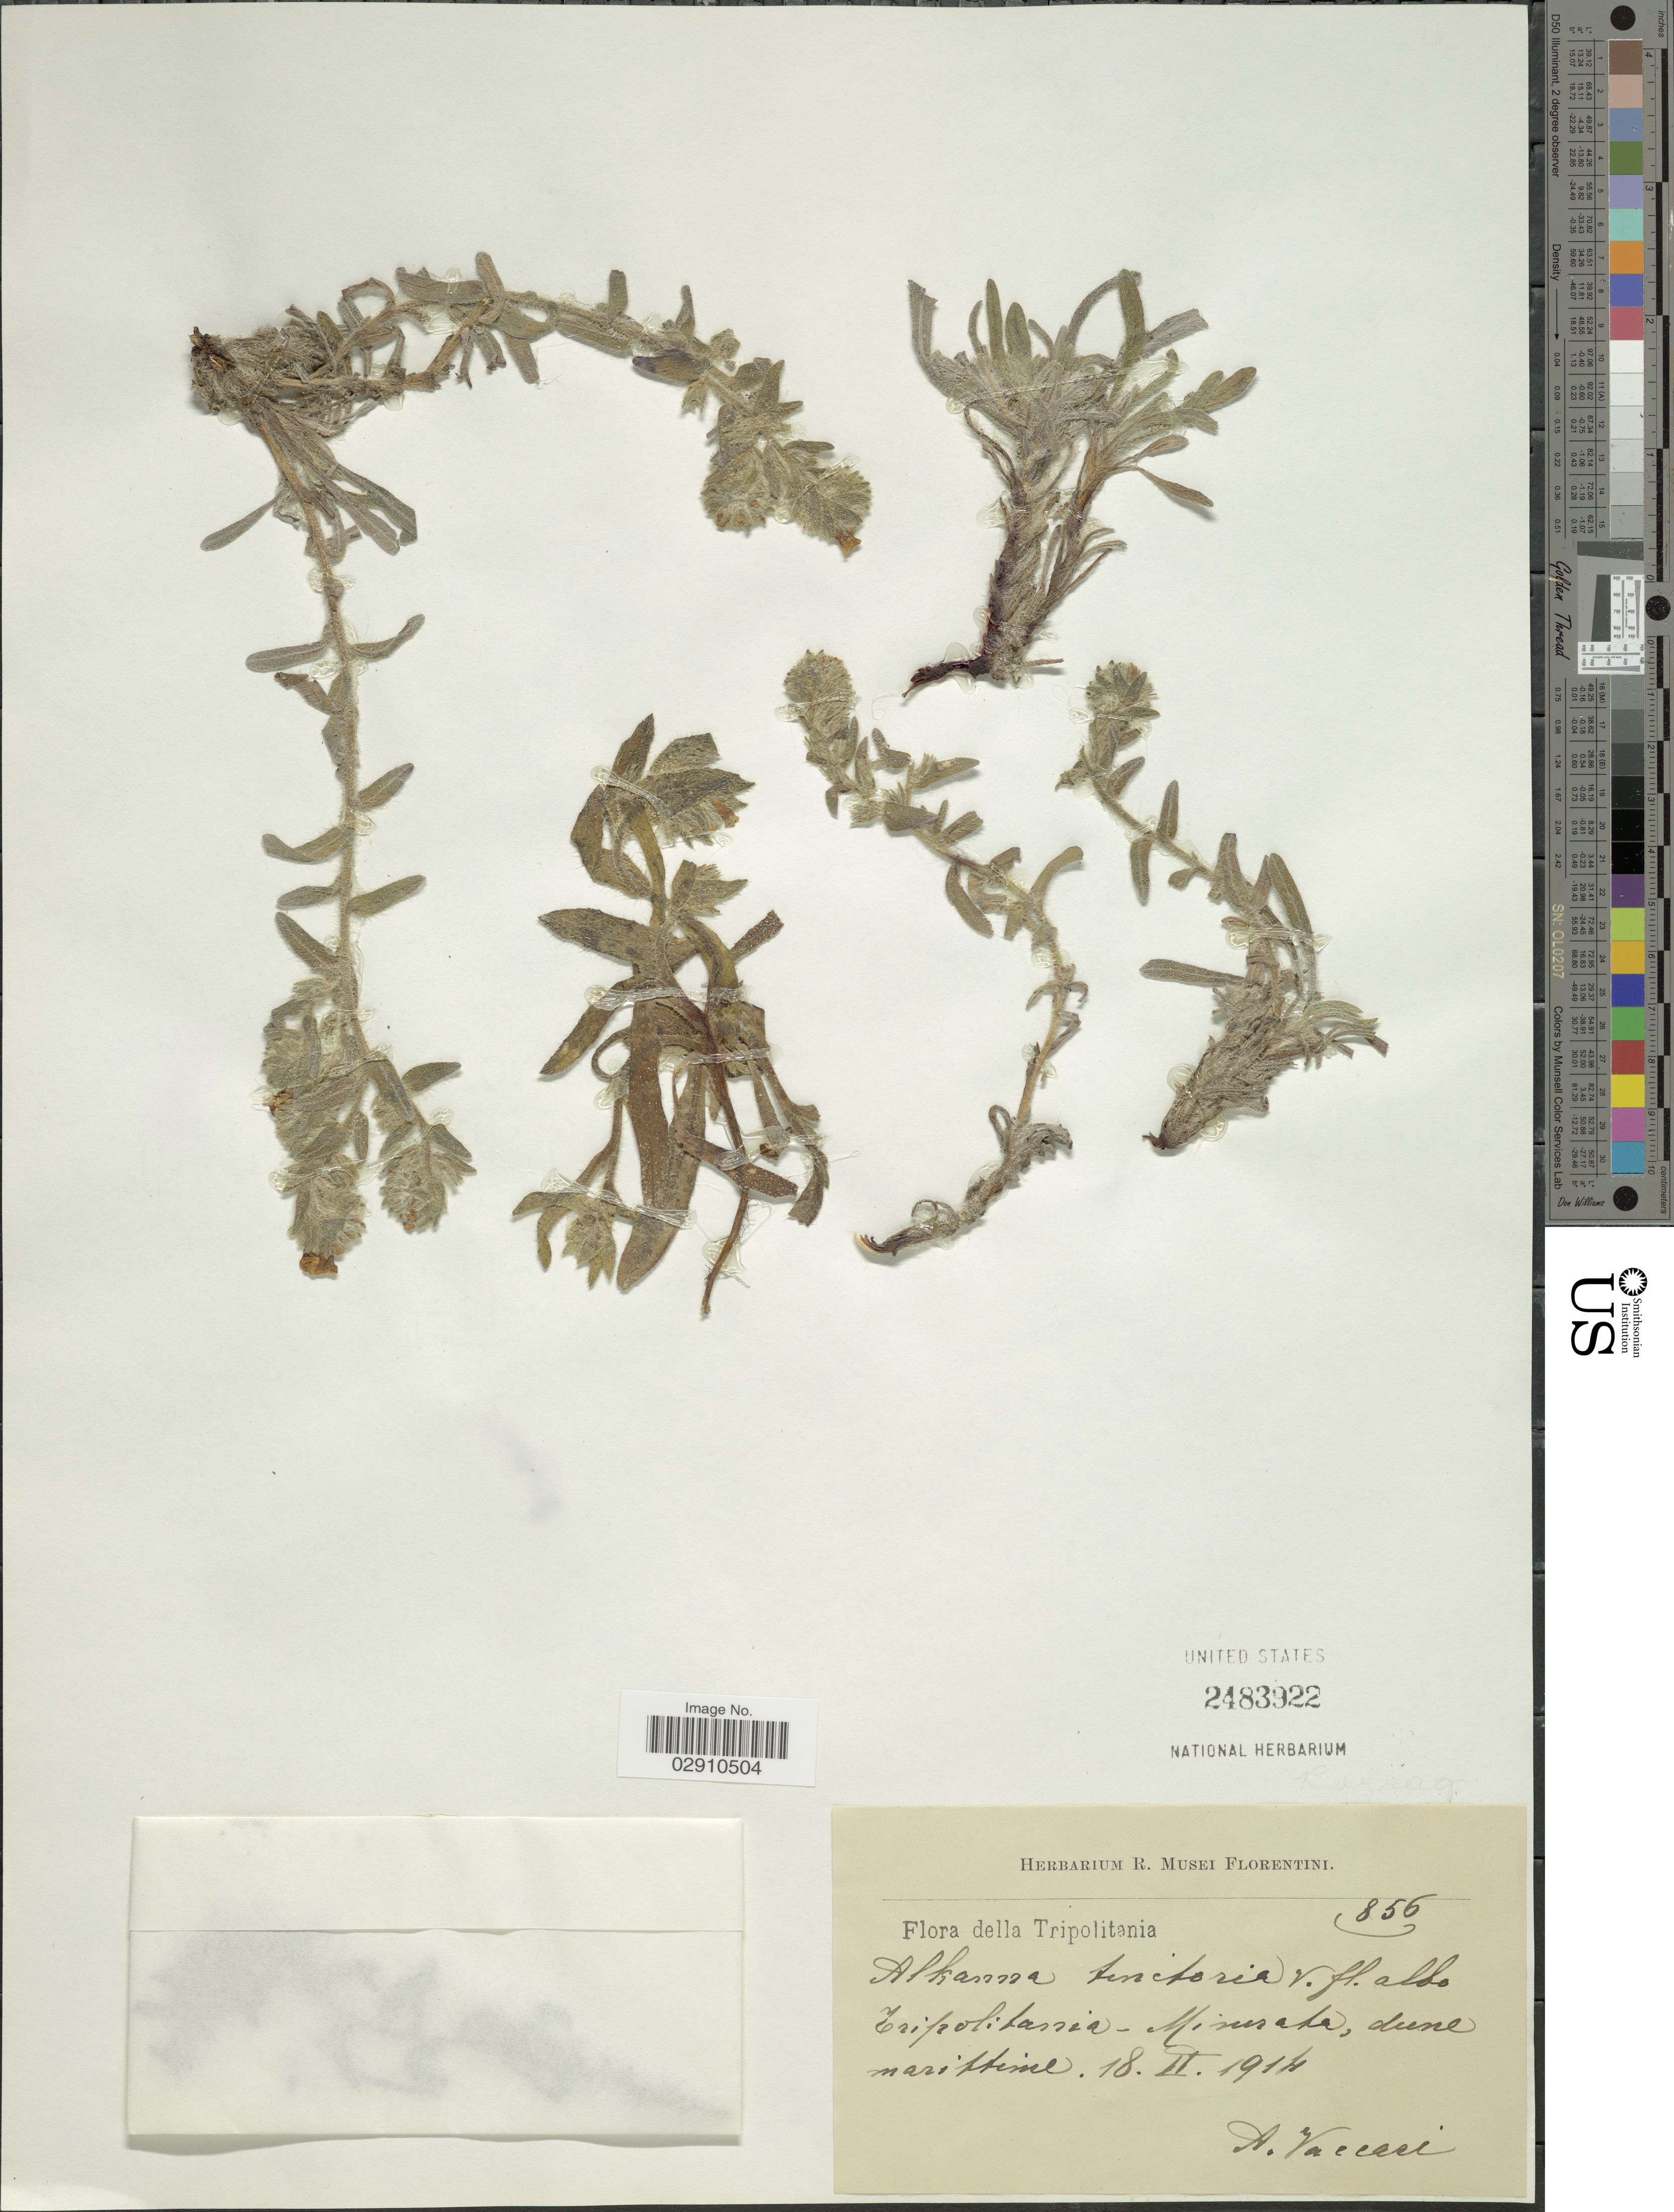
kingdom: Plantae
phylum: Tracheophyta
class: Magnoliopsida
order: Boraginales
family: Boraginaceae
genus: Alkanna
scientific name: Alkanna tinctoria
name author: (L.) Tausch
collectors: A. Vaccari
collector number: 856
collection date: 1914-02-18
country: Libya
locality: Tripolitania. Mineraha, dune marittime.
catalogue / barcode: US 2483922